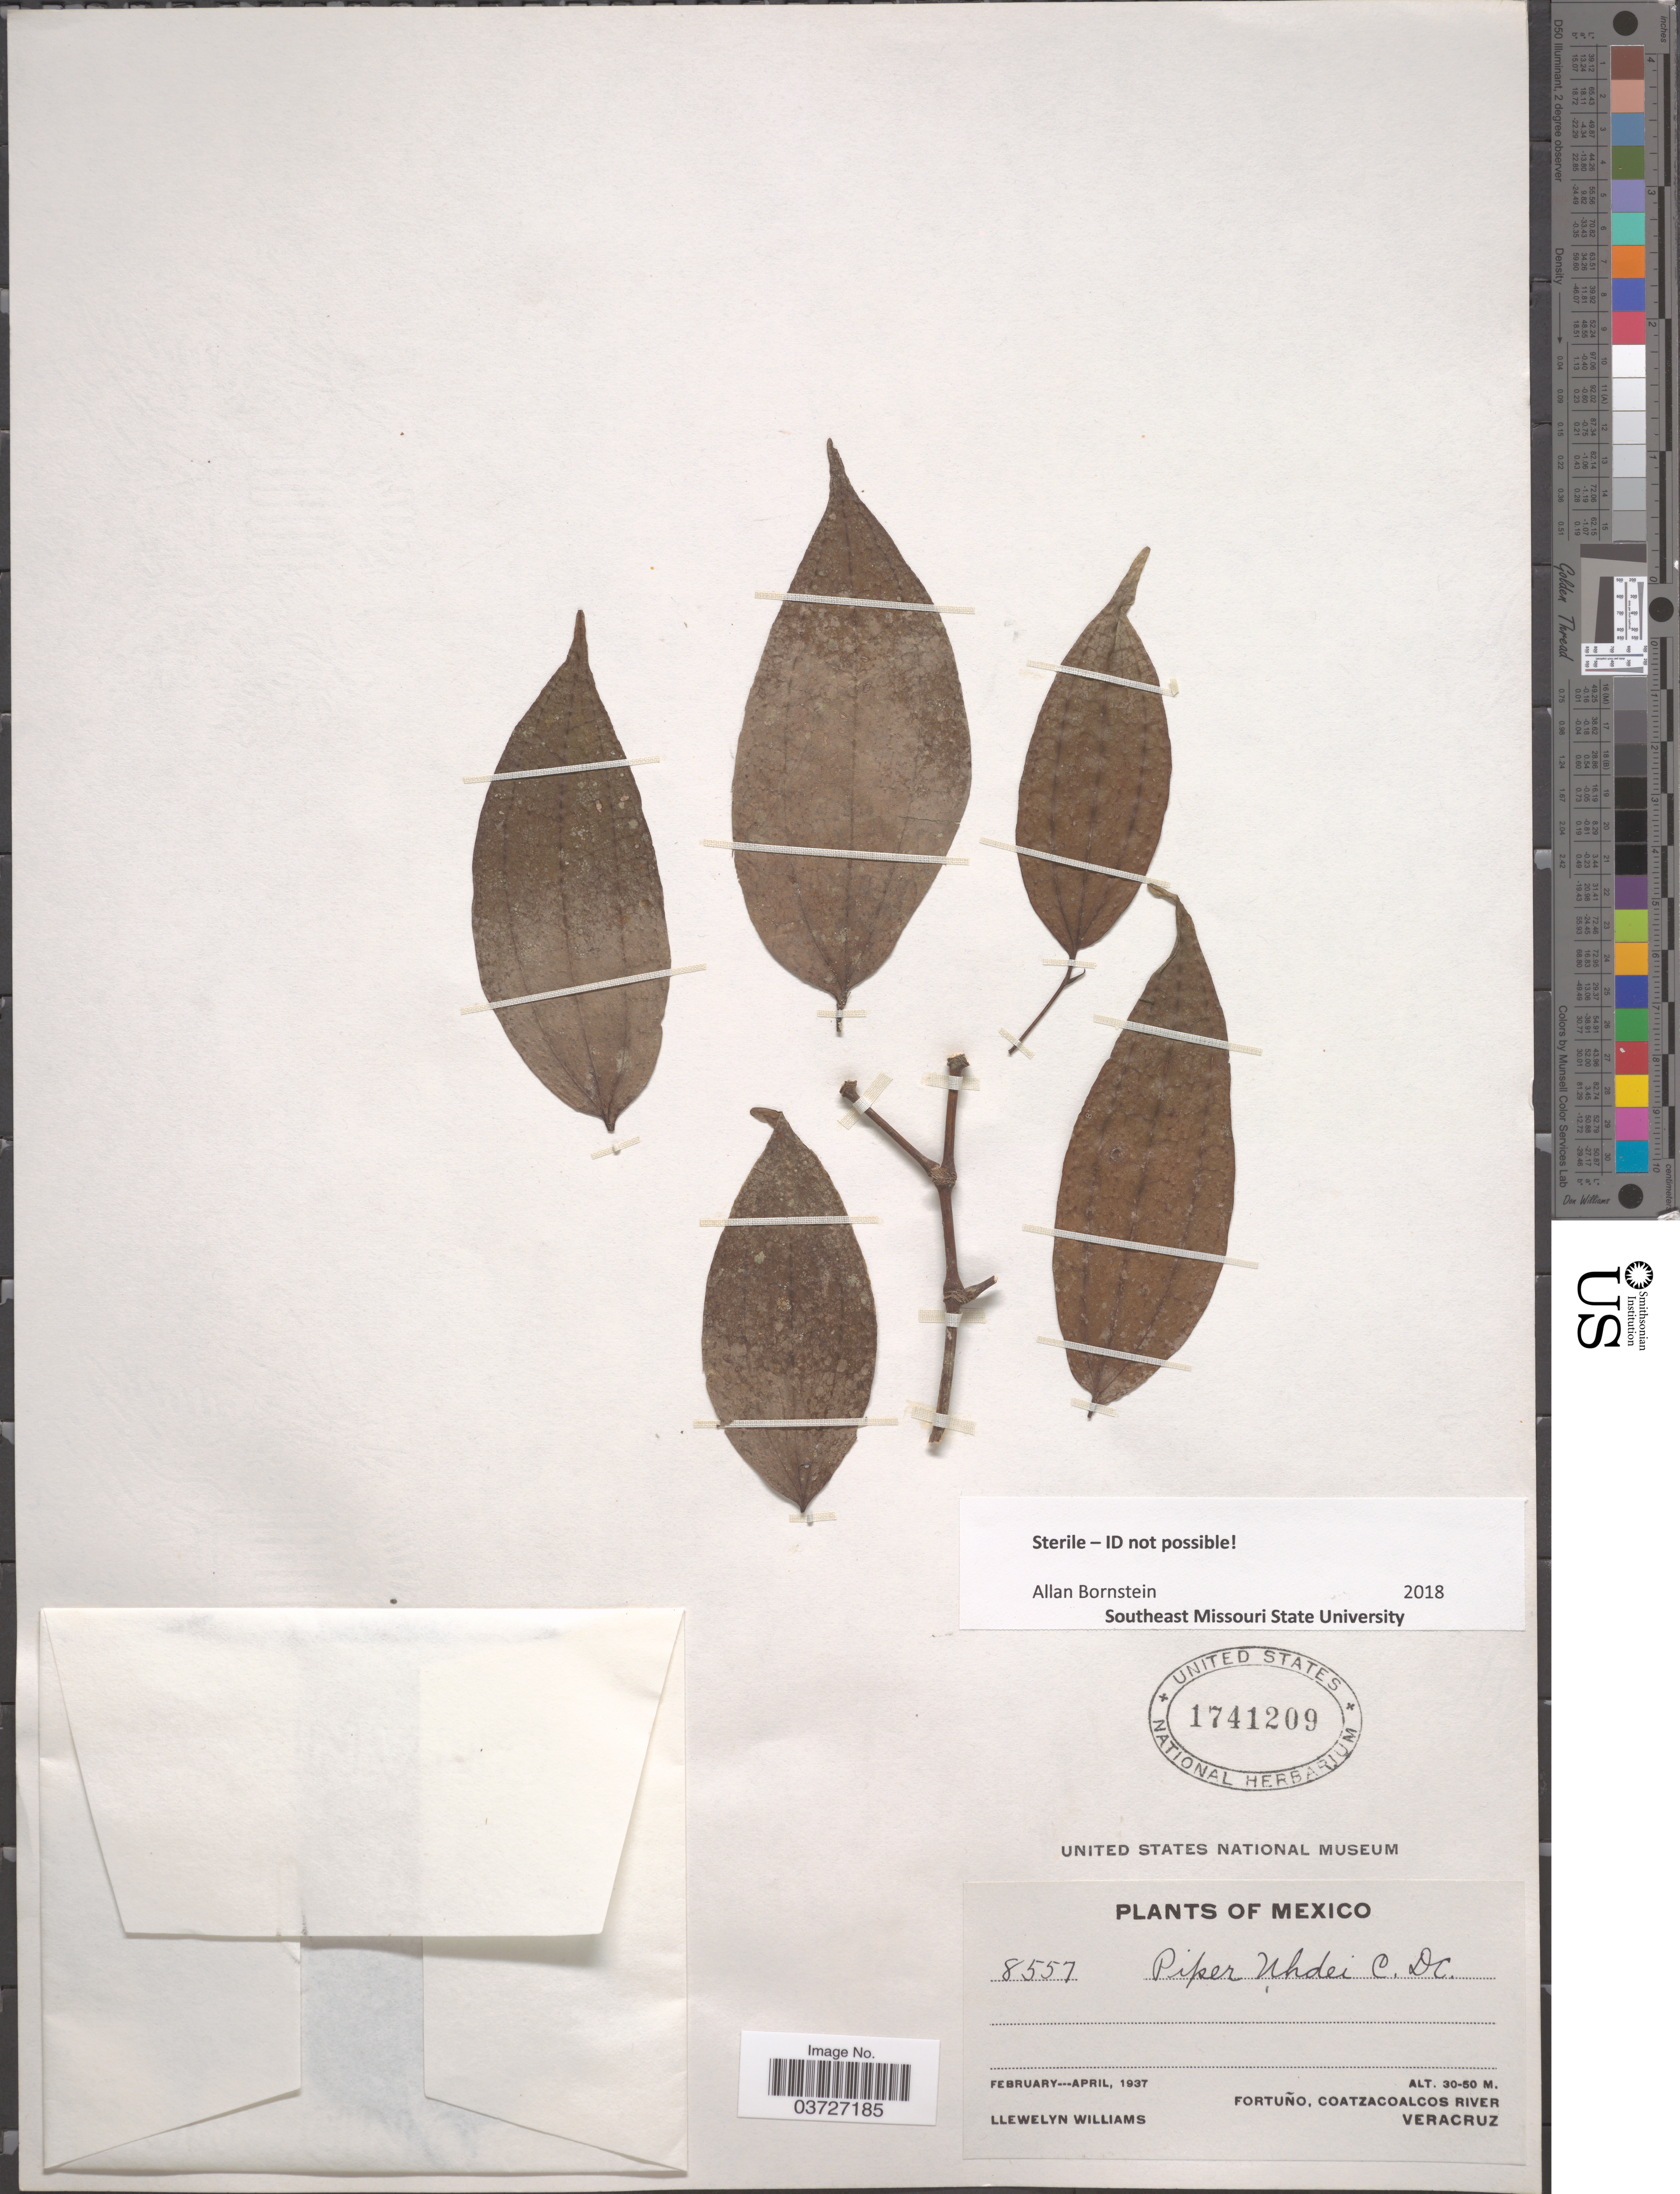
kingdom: Plantae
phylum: Tracheophyta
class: Magnoliopsida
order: Piperales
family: Piperaceae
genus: Piper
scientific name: Piper sp.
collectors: Ll. Williams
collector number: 8557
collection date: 1937-02/1937-04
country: Mexico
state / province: Veracruz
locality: Fortuño, Coatzacoalcos River, Veracruz.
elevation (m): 30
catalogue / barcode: US 1741209